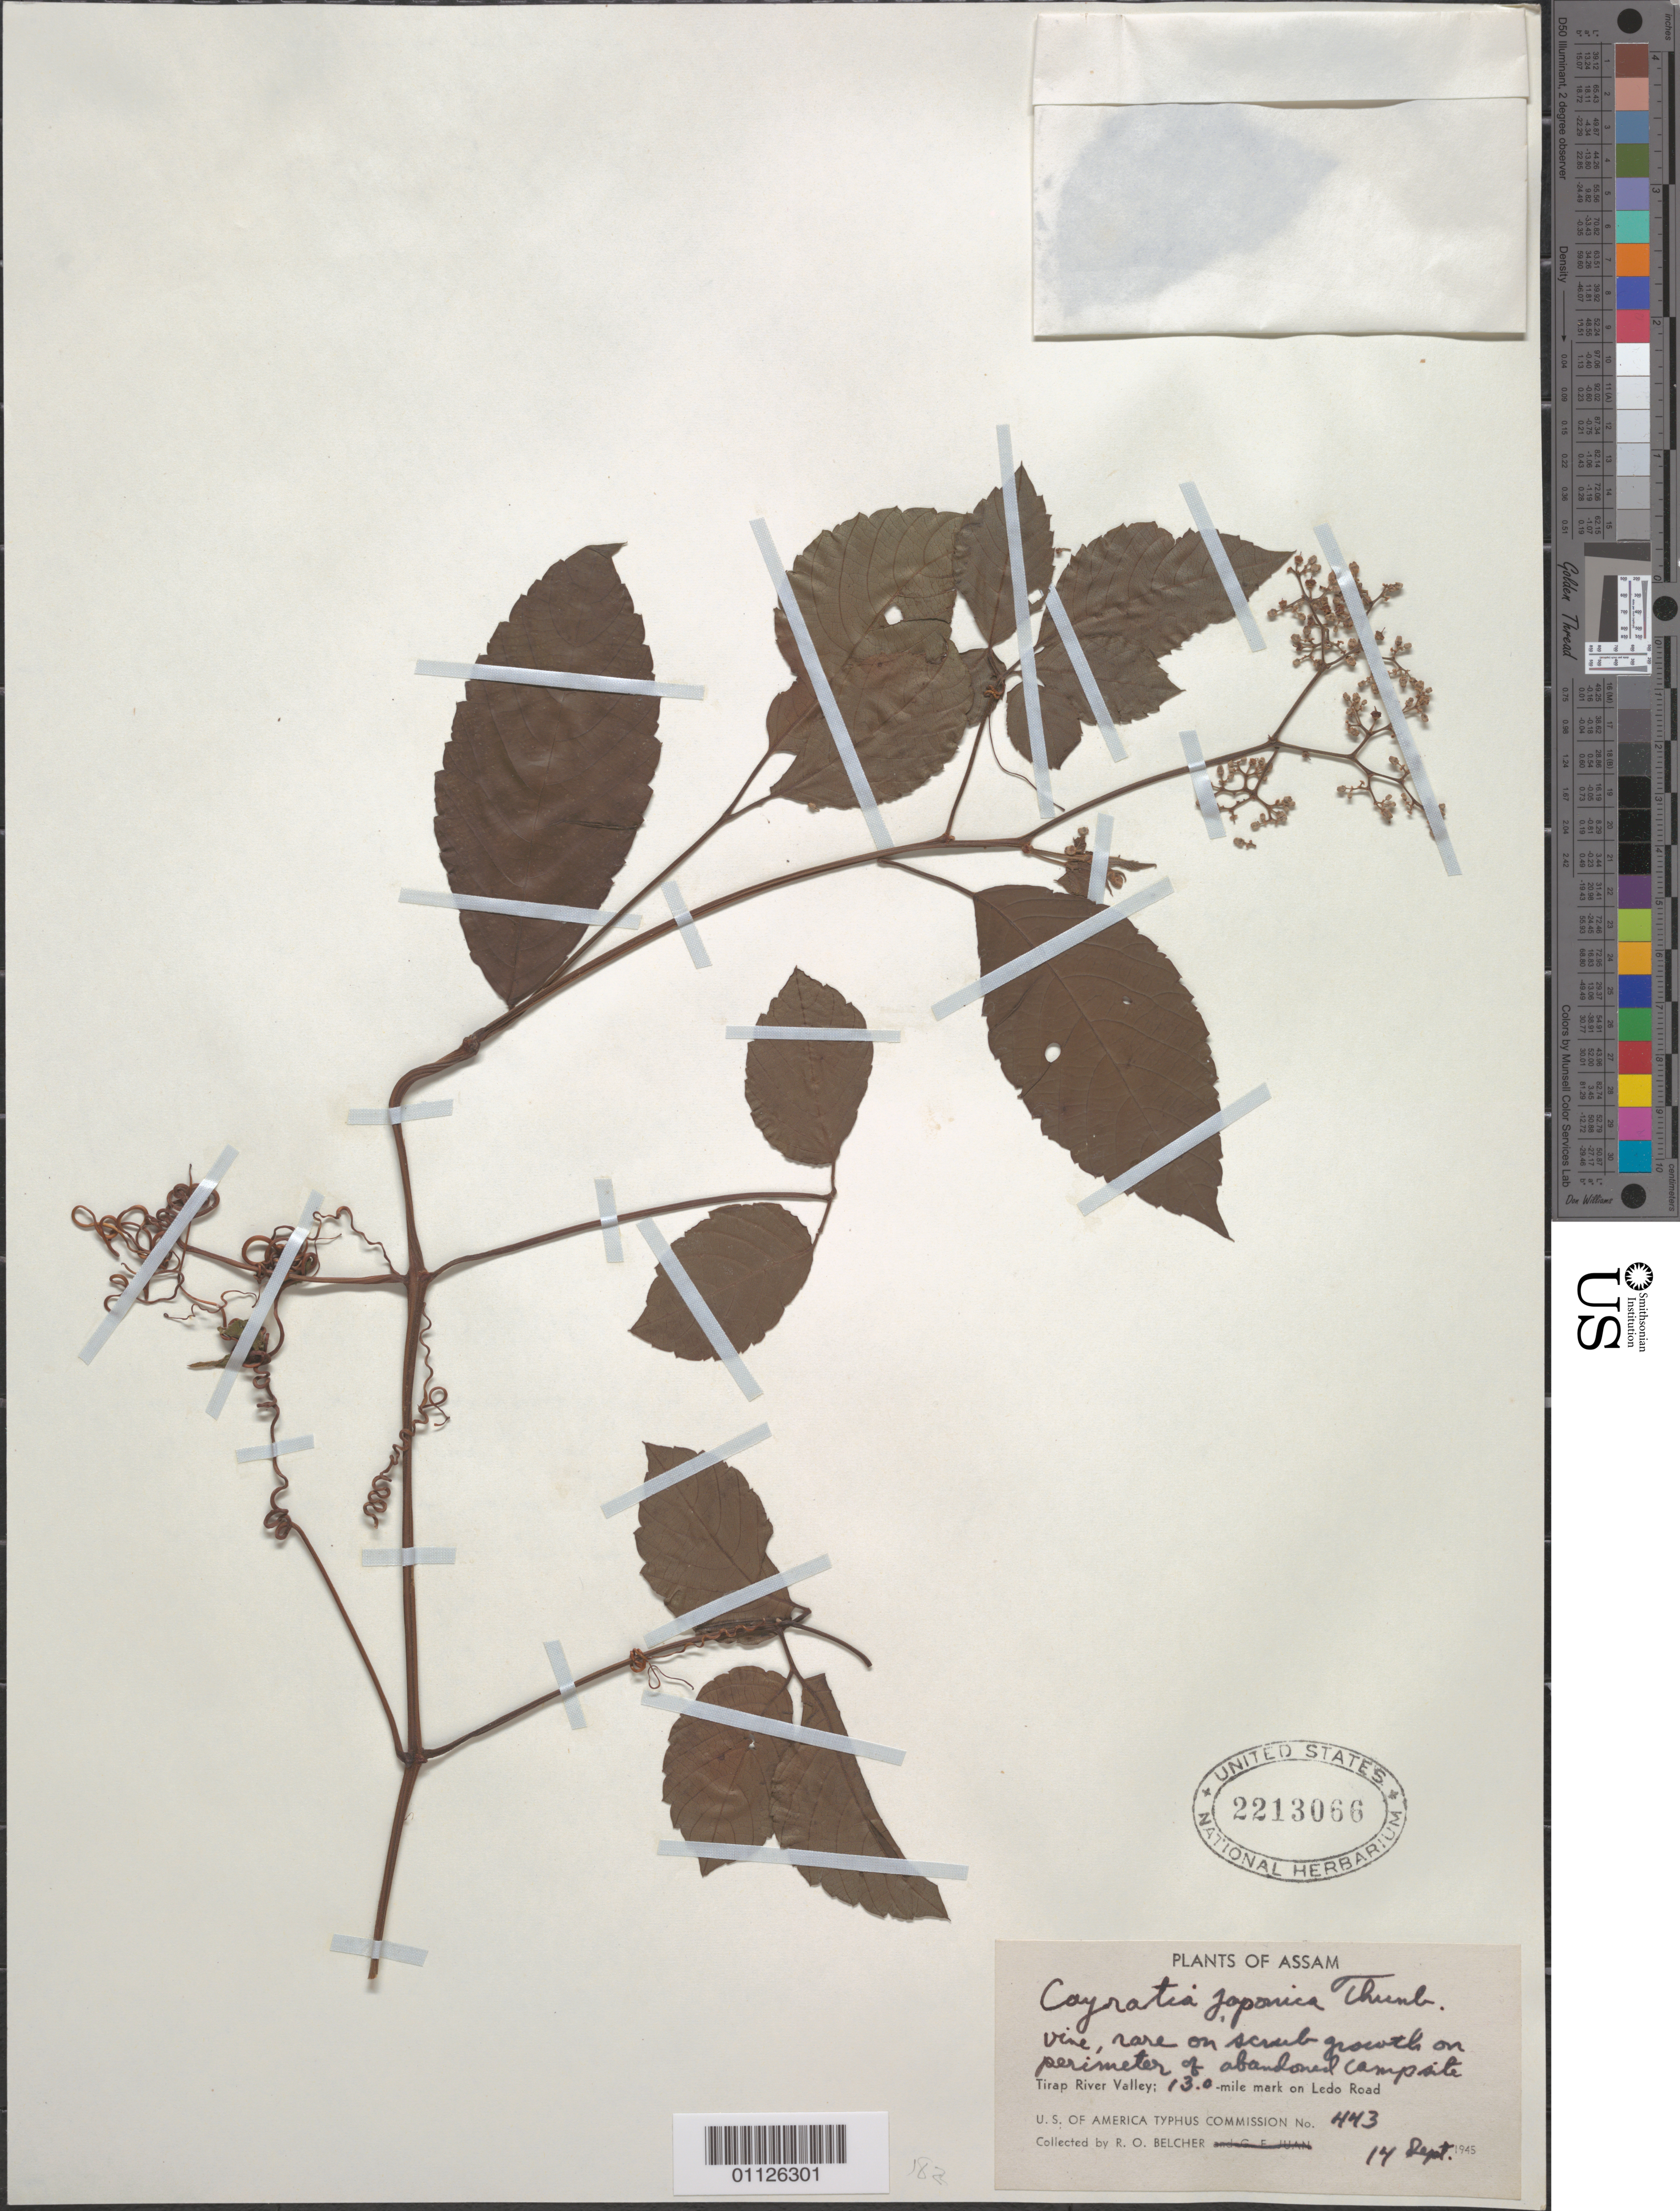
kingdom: Plantae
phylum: Tracheophyta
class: Magnoliopsida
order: Vitales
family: Vitaceae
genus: Causonis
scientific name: Causonis japonica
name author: (Thunb.) Raf.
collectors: R. Belcher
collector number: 443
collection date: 1945-09-14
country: India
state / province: Assam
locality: Tirap River Valley; 13.0 mi mark on Ledo Road.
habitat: Vine, rare on scrub.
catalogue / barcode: US 2213066